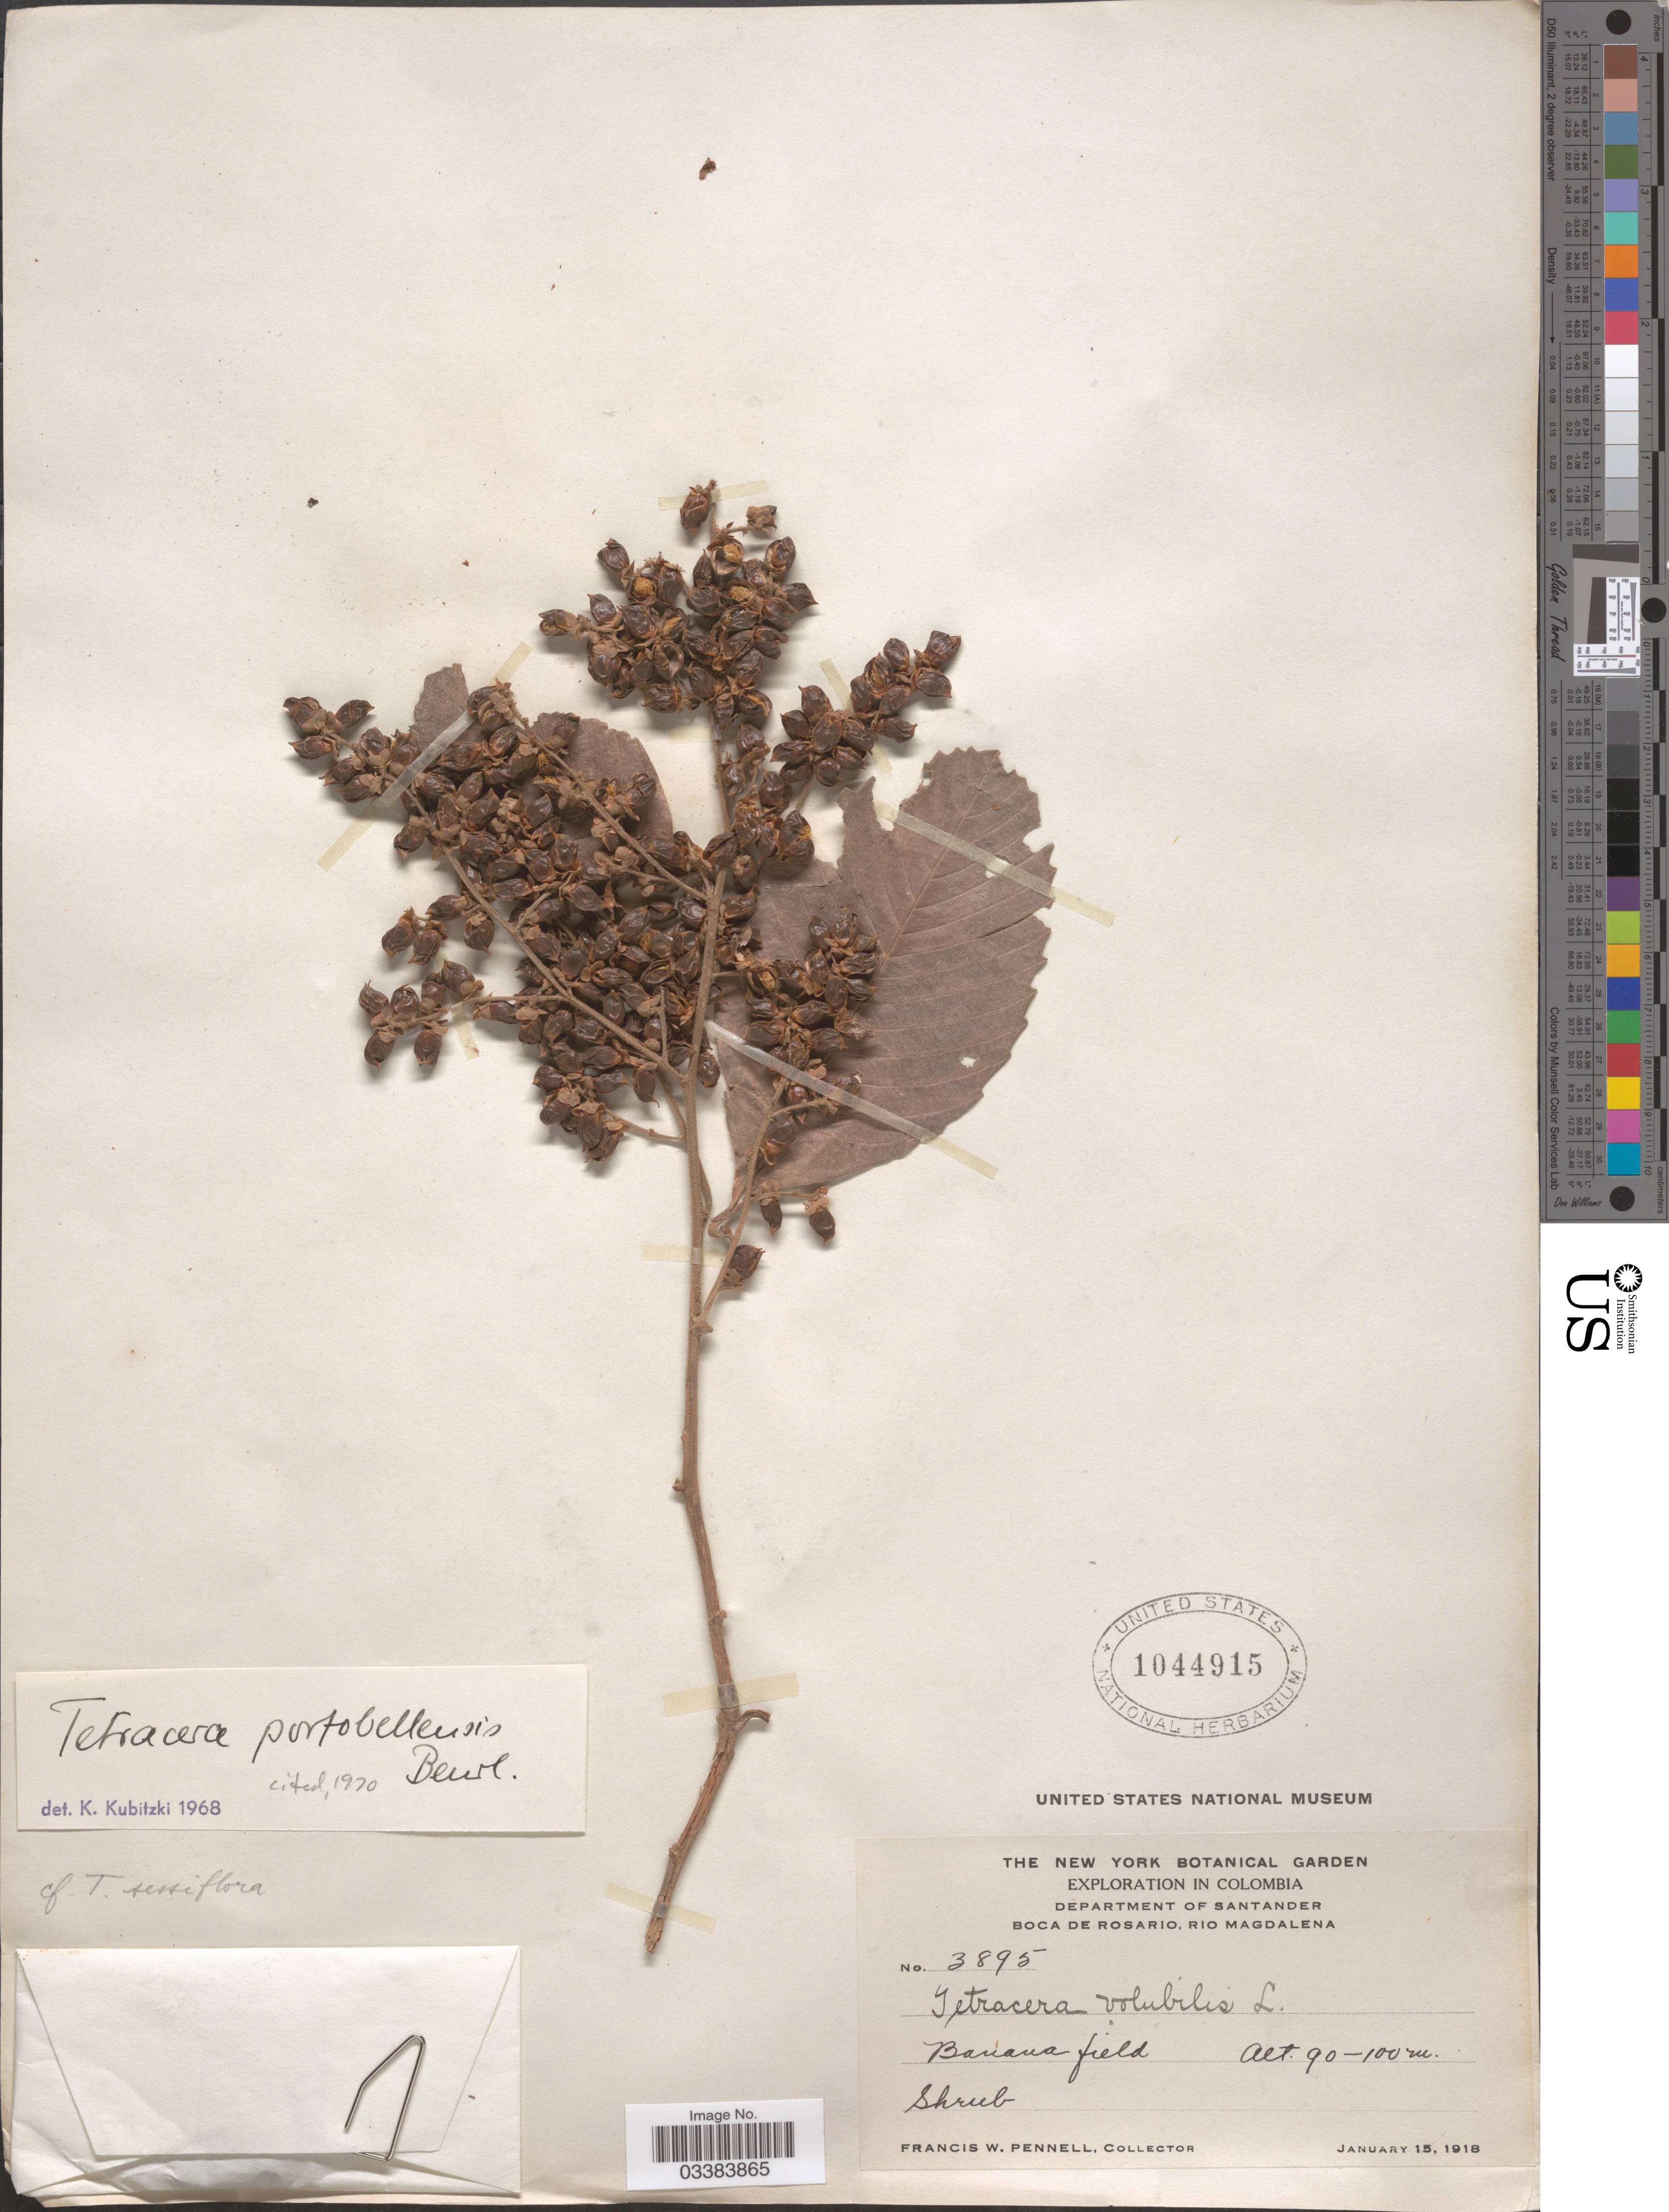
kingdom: Plantae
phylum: Tracheophyta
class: Magnoliopsida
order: Dilleniales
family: Dilleniaceae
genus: Tetracera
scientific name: Tetracera portobellensis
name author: Beurl.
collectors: F. W. Pennell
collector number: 3895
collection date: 1918-01-15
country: Colombia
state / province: Santander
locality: Department of Santander. Boca de Rosario, Rio Magdalena.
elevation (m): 90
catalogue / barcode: US 1044915